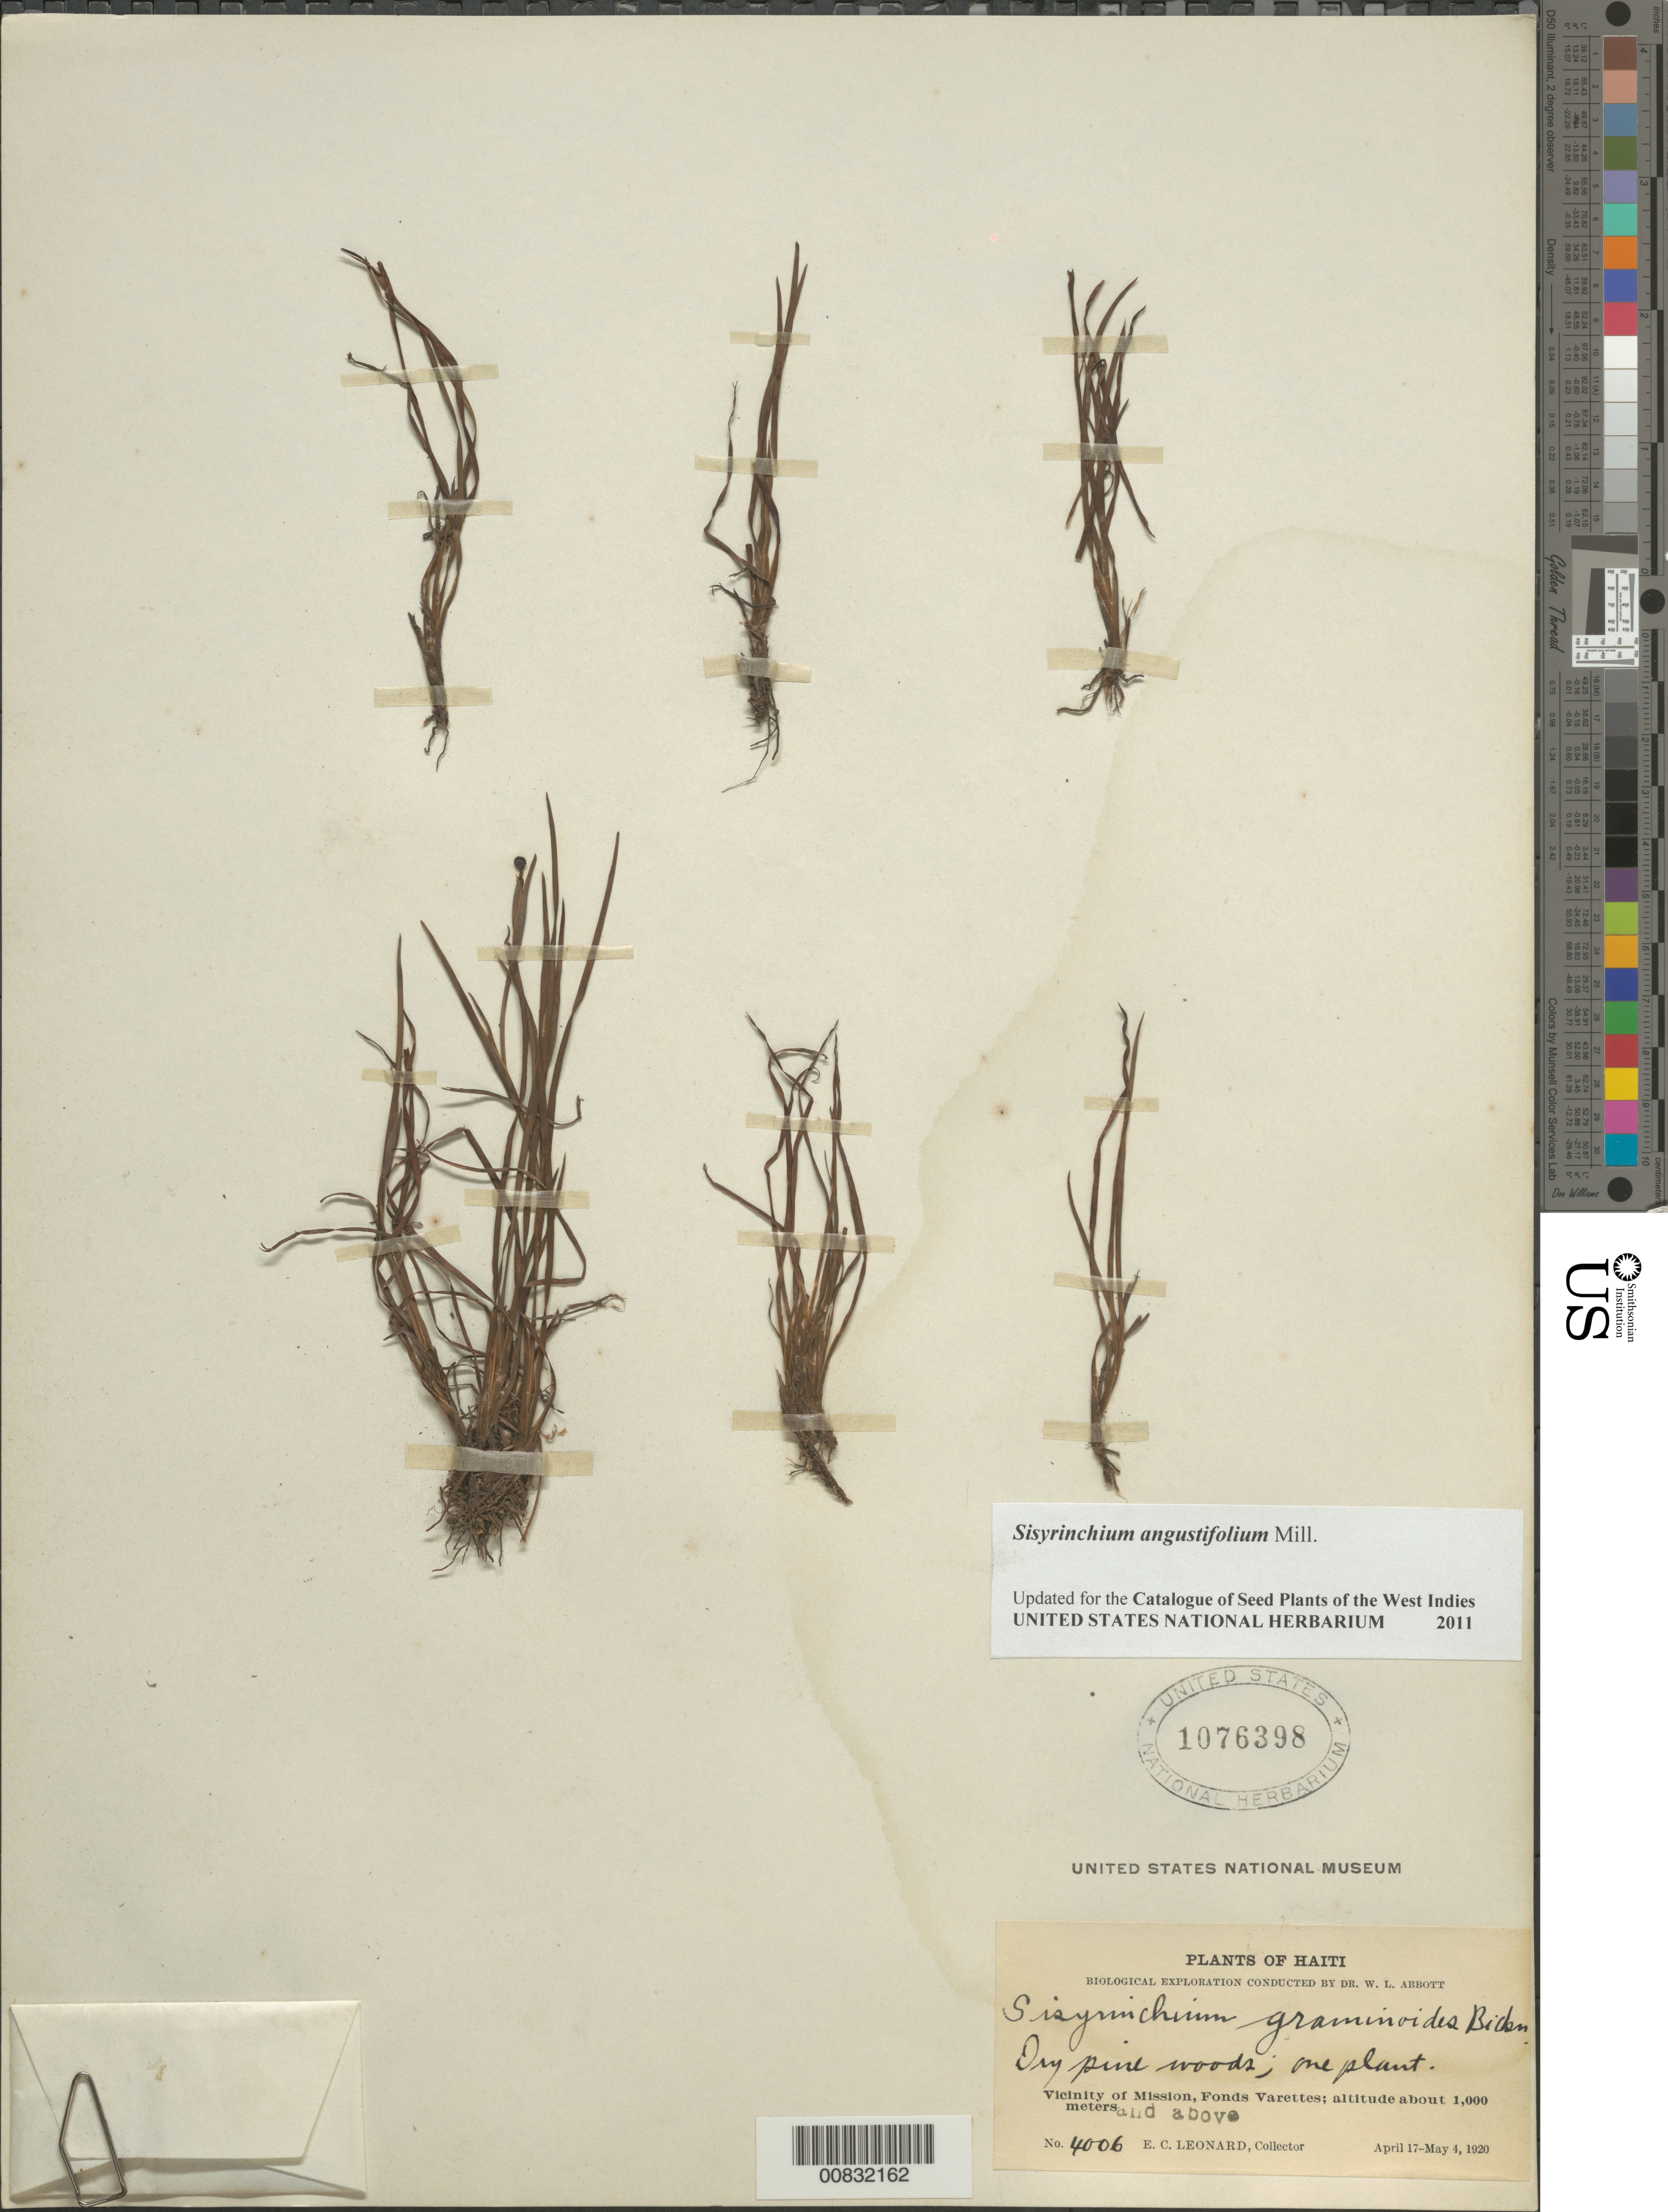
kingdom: Plantae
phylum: Tracheophyta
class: Liliopsida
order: Asparagales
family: Iridaceae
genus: Sisyrinchium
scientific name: Sisyrinchium angustifolium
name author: Mill.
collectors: E. C. Leonard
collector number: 4006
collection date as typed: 17 Apr 1920 to 04 May 1920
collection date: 1920-04-17/1920-05-04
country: Haiti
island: Hispaniola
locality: Vicinity of Mission, Fonds Varettes.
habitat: Dry pine woods.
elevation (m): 1000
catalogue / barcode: US 1076398